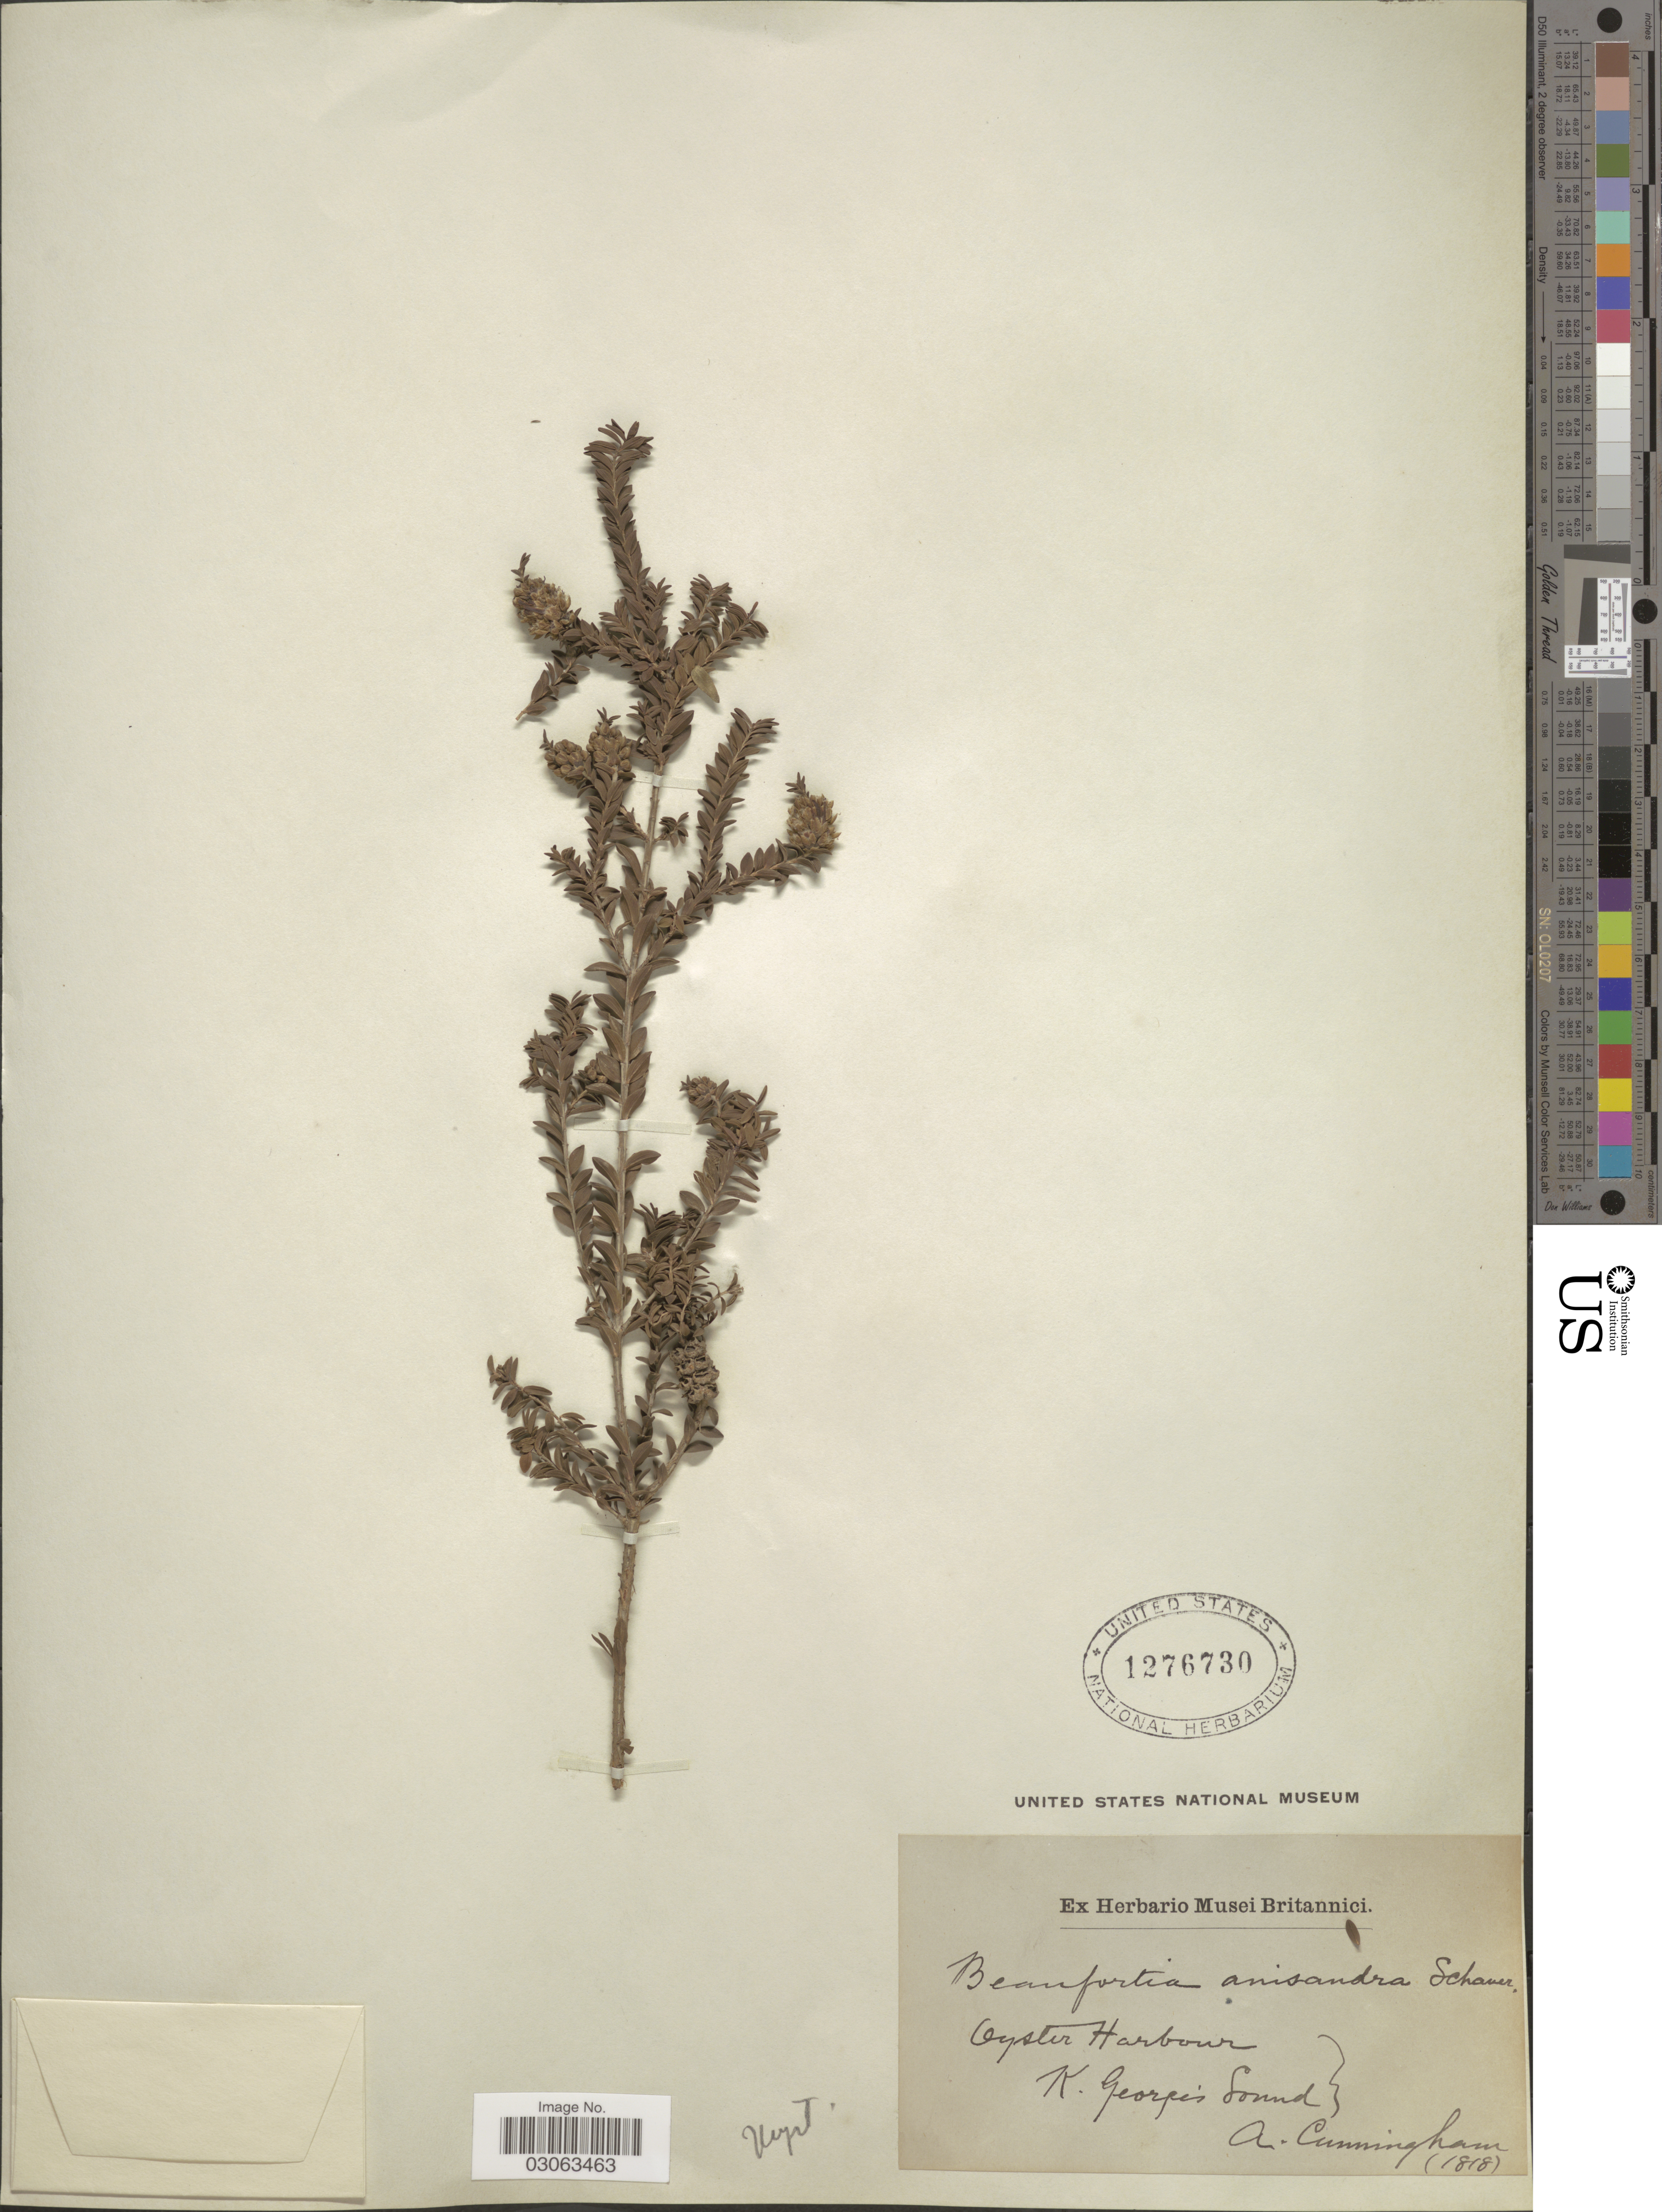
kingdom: Plantae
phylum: Tracheophyta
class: Magnoliopsida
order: Myrtales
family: Myrtaceae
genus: Beaufortia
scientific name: Beaufortia anisandra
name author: S. Schauer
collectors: A. Cunningham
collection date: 1818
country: Australia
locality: Oyster Harbour. K. George's Sound.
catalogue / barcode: US 1276730